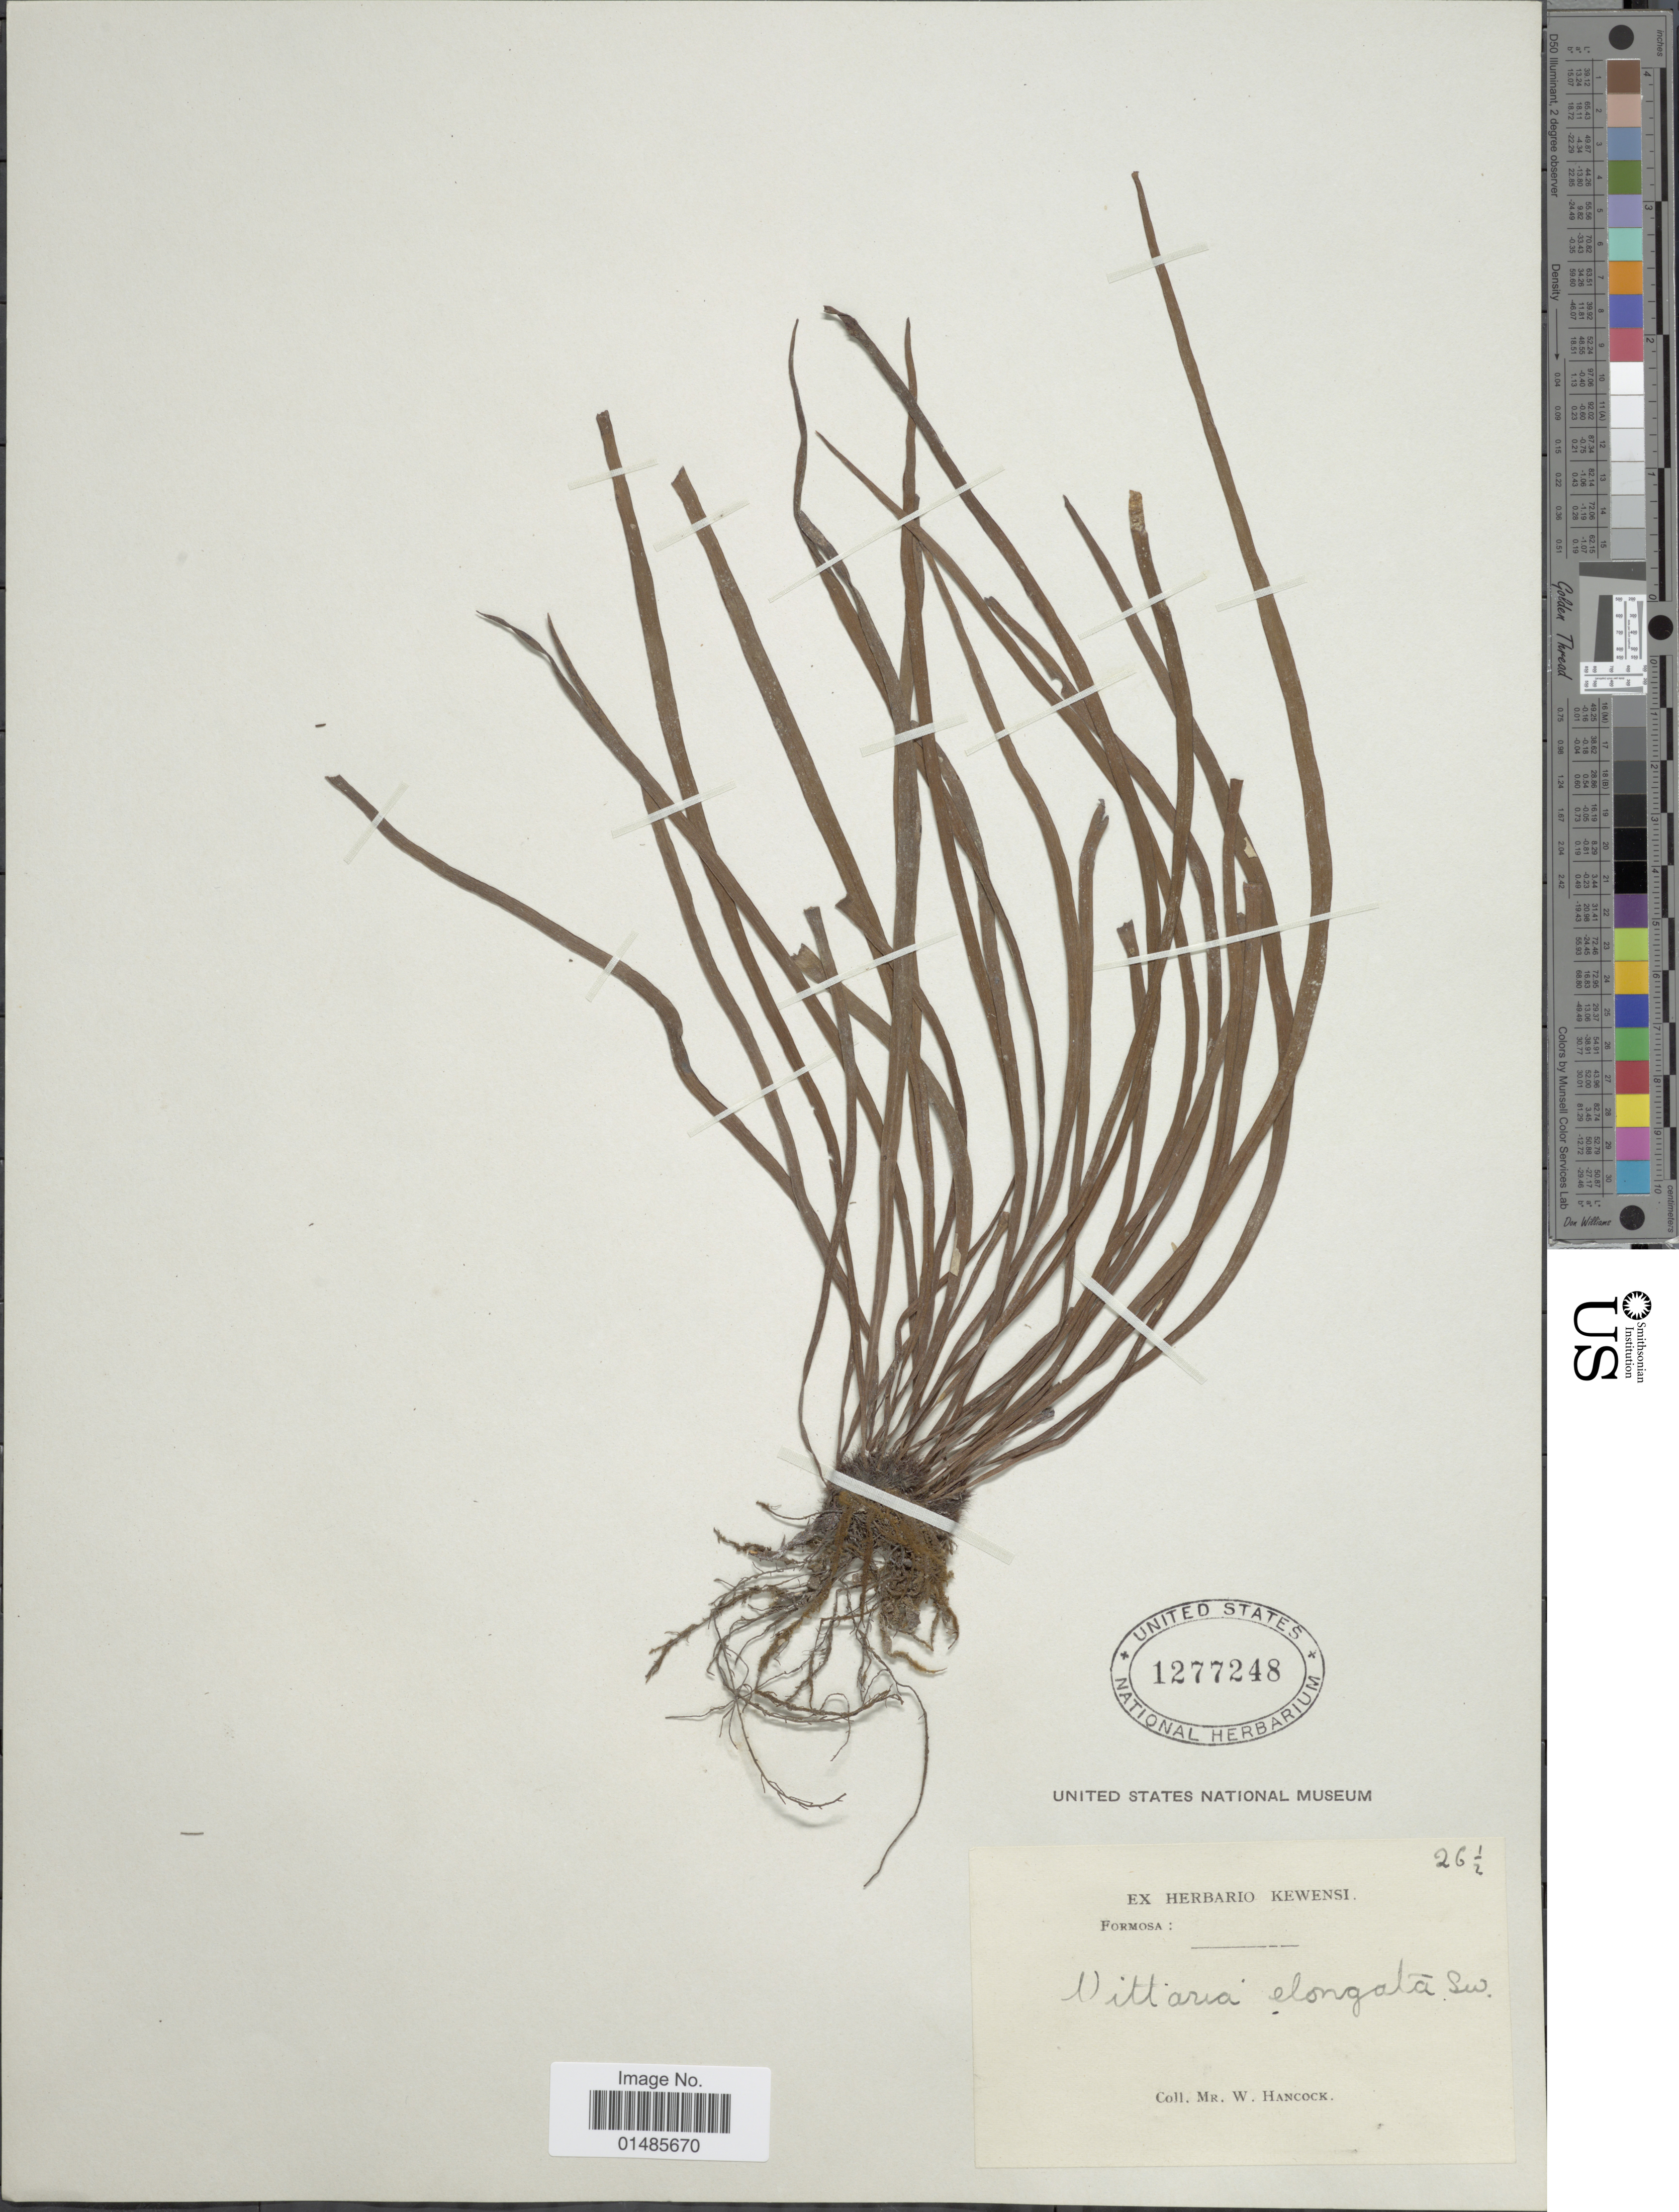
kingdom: Plantae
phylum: Tracheophyta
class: Polypodiopsida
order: Polypodiales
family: Pteridaceae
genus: Haplopteris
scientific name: Haplopteris elongata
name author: (Sw.) Crane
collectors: W. Hancock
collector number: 26½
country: Taiwan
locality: Formosa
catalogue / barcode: US 1277248